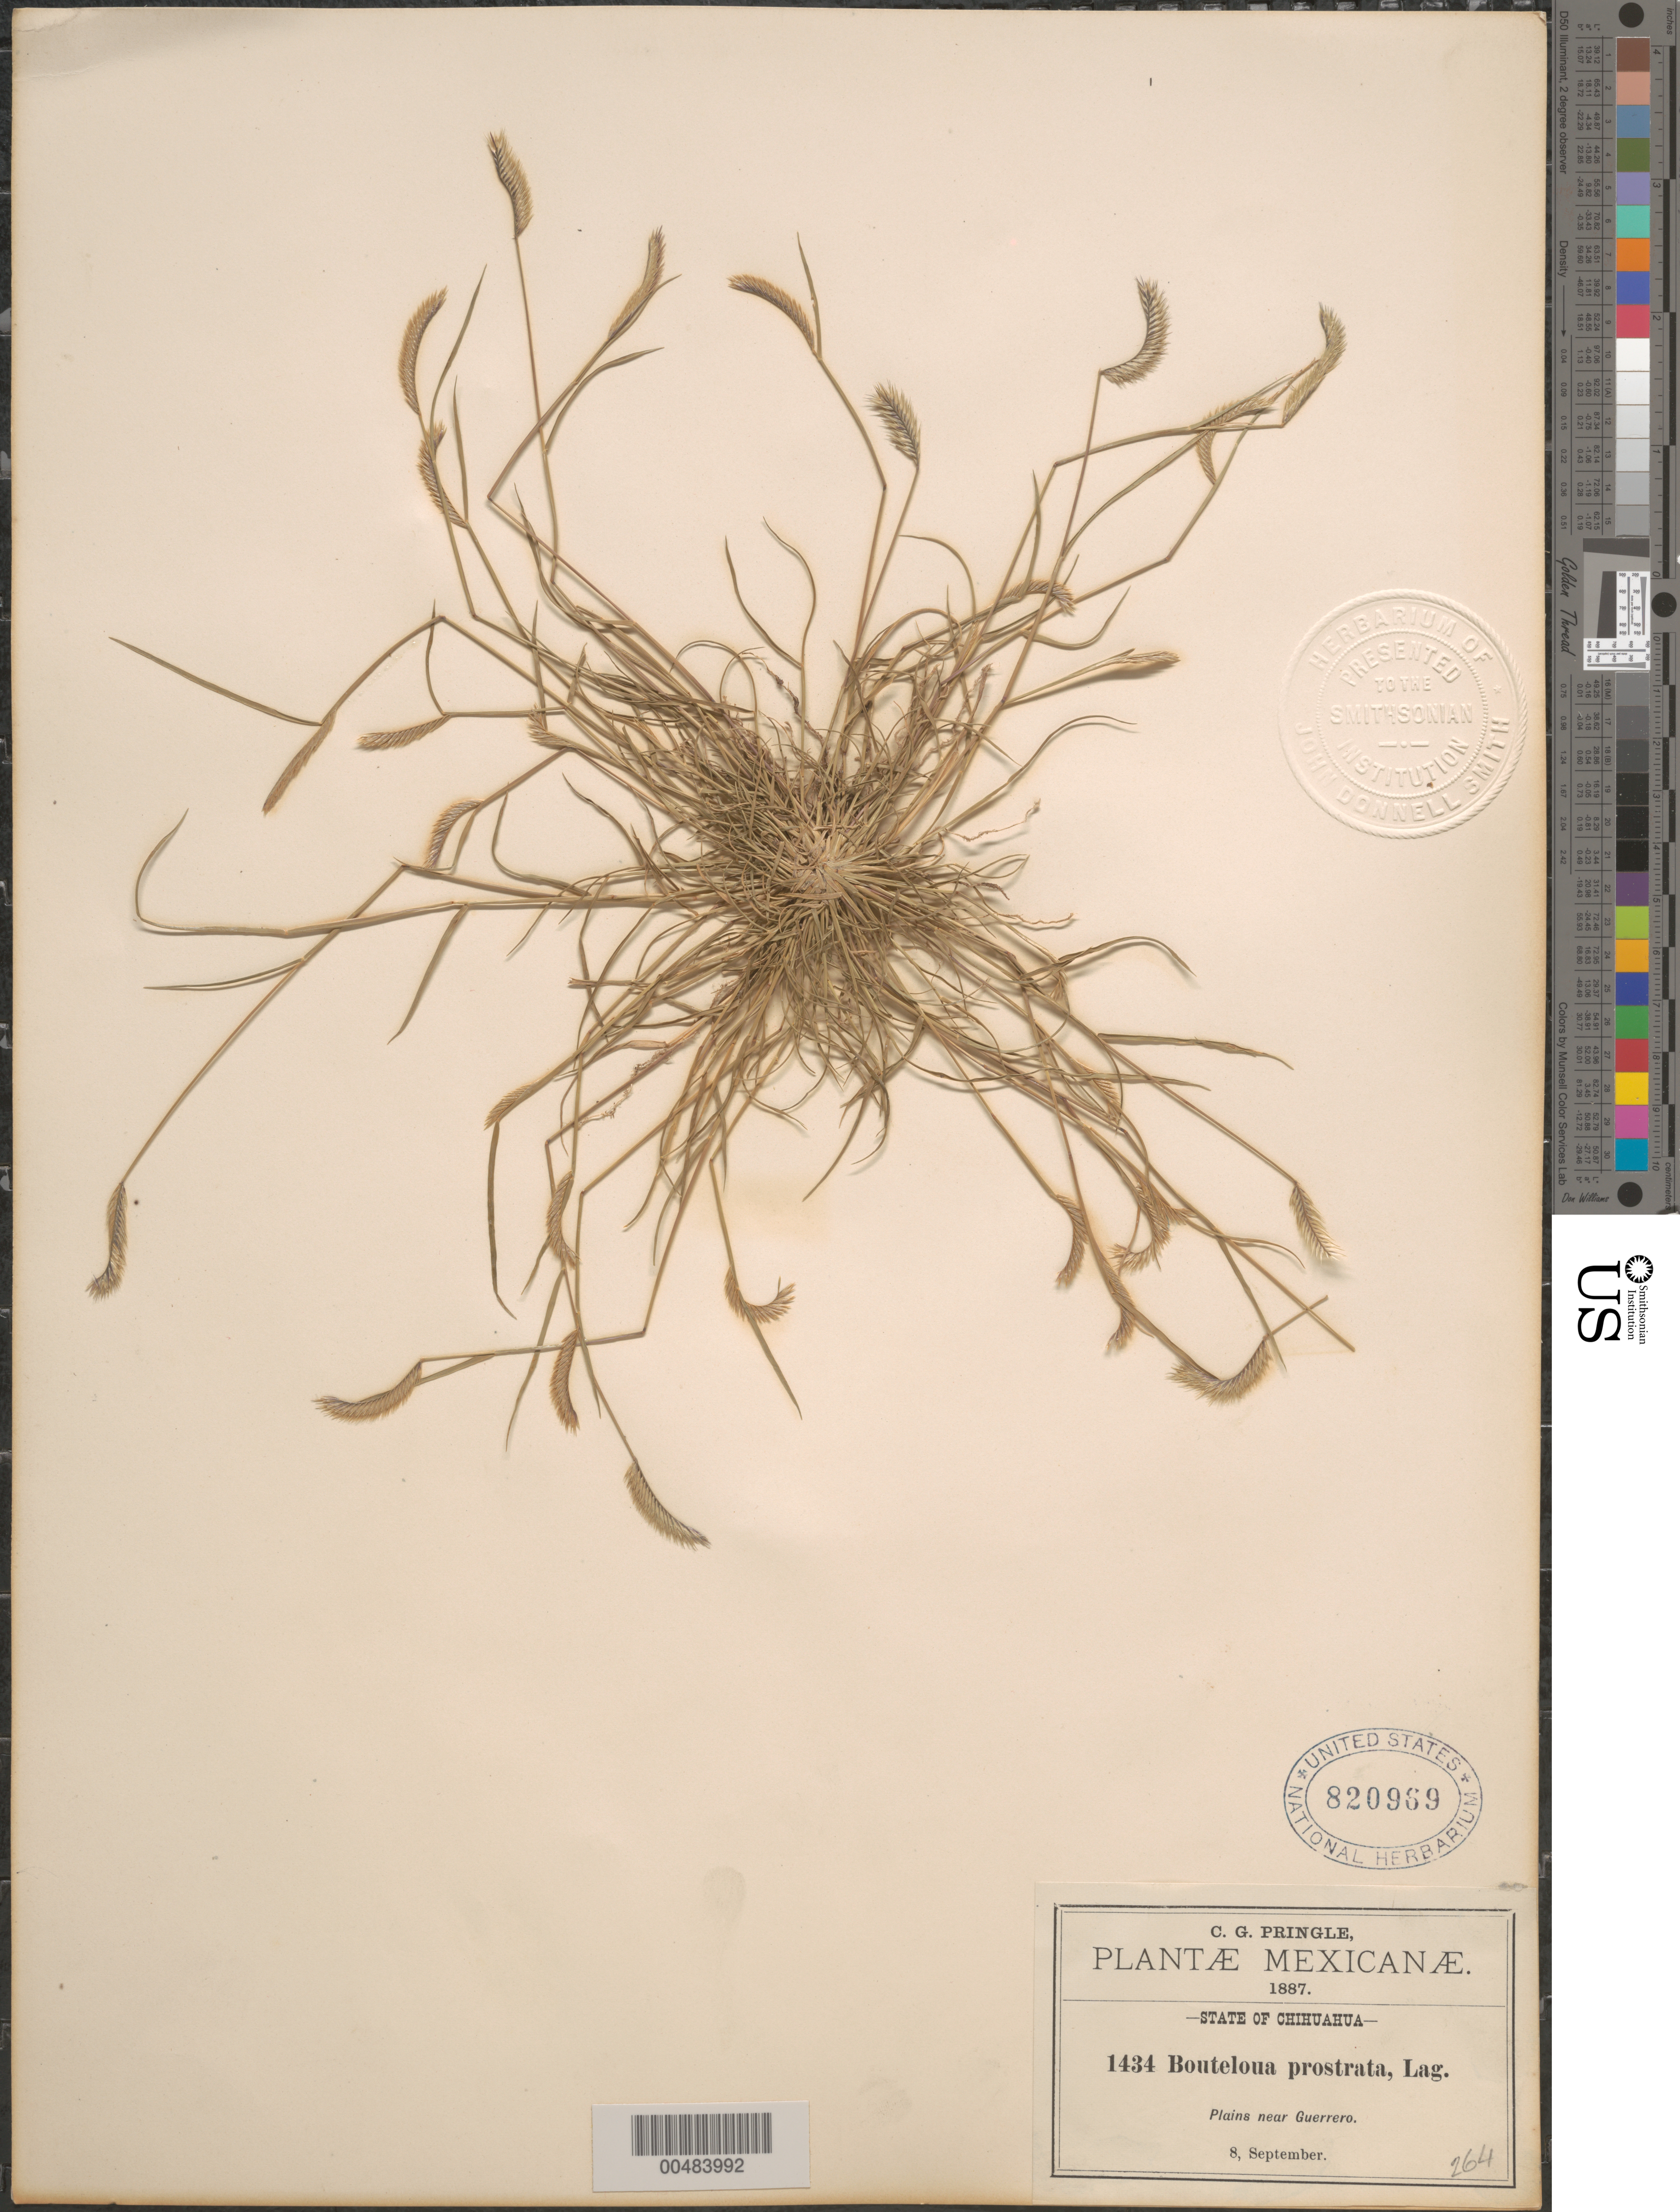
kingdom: Plantae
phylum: Tracheophyta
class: Liliopsida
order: Poales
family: Poaceae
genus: Bouteloua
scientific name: Bouteloua simplex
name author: Lag.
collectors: C. G. Pringle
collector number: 1434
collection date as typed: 8 Sep 1887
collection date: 1887-09-08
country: Mexico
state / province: Chihuahua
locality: Plains near Guerrero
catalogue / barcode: US 820969